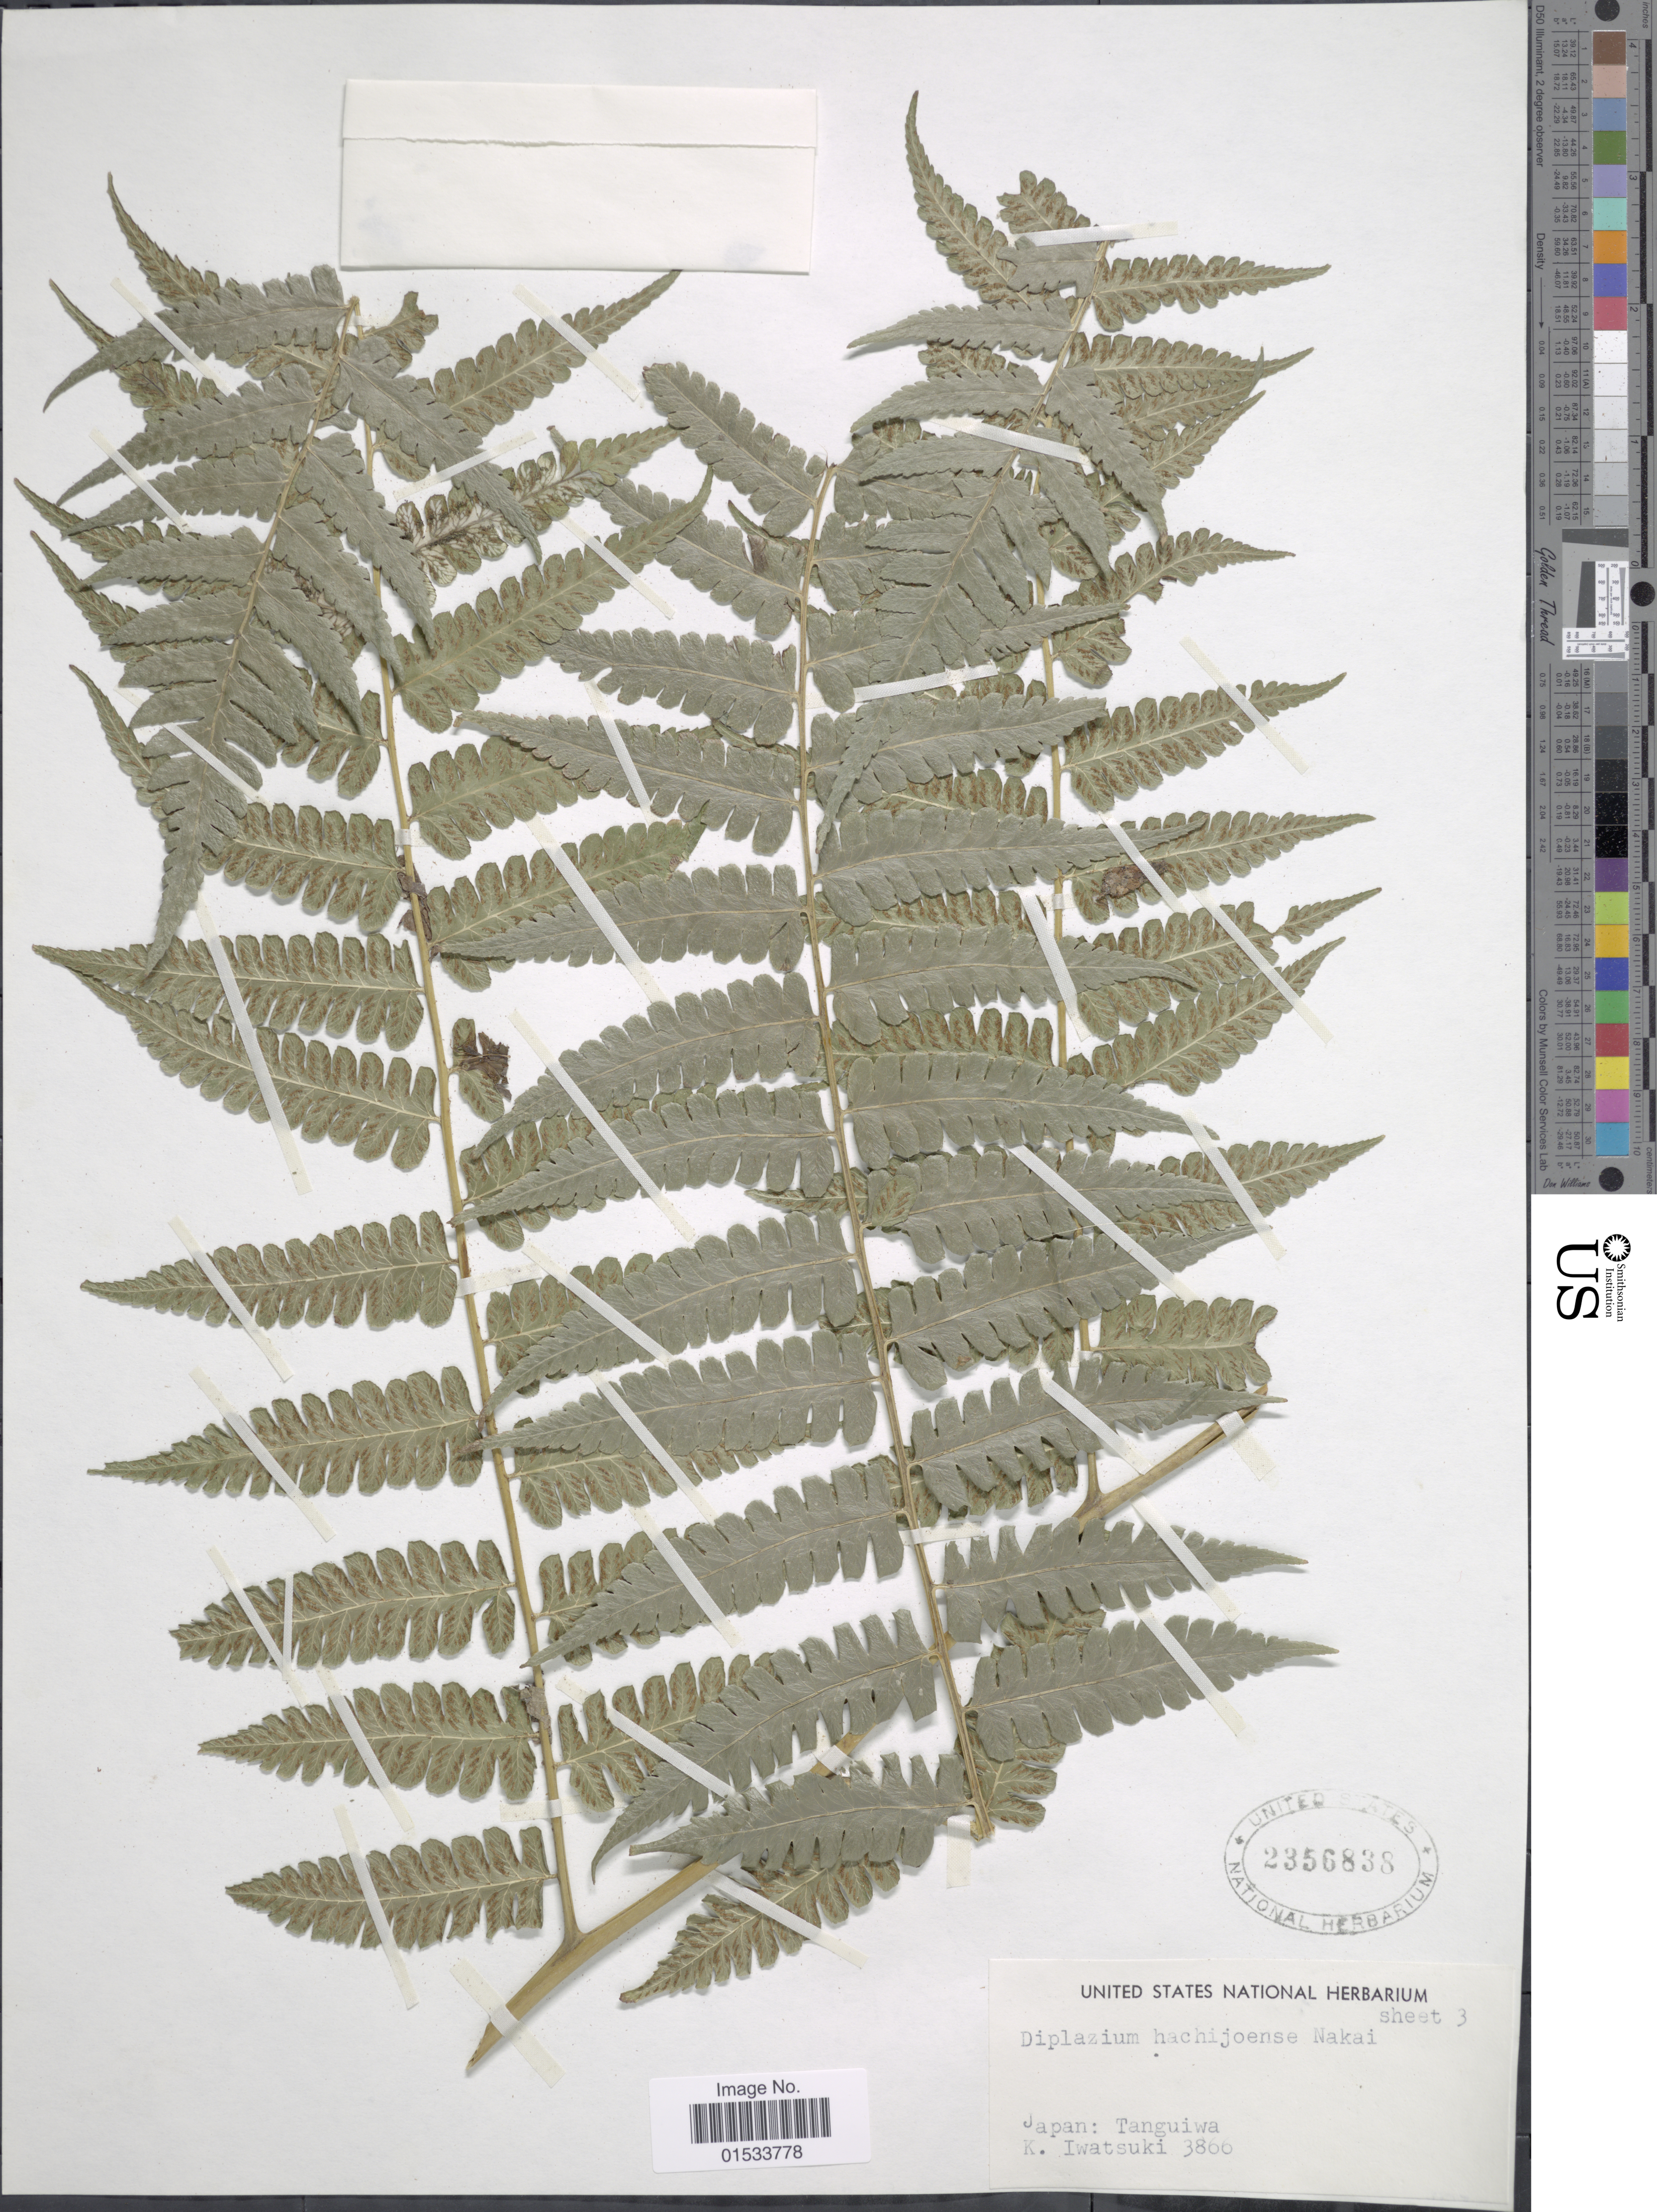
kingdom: Plantae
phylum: Tracheophyta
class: Polypodiopsida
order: Polypodiales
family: Athyriaceae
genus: Diplazium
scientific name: Diplazium hachijoense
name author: Nakai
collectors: K. Iwatsuki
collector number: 3866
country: Japan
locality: Tenguiwa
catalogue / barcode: US 2356838